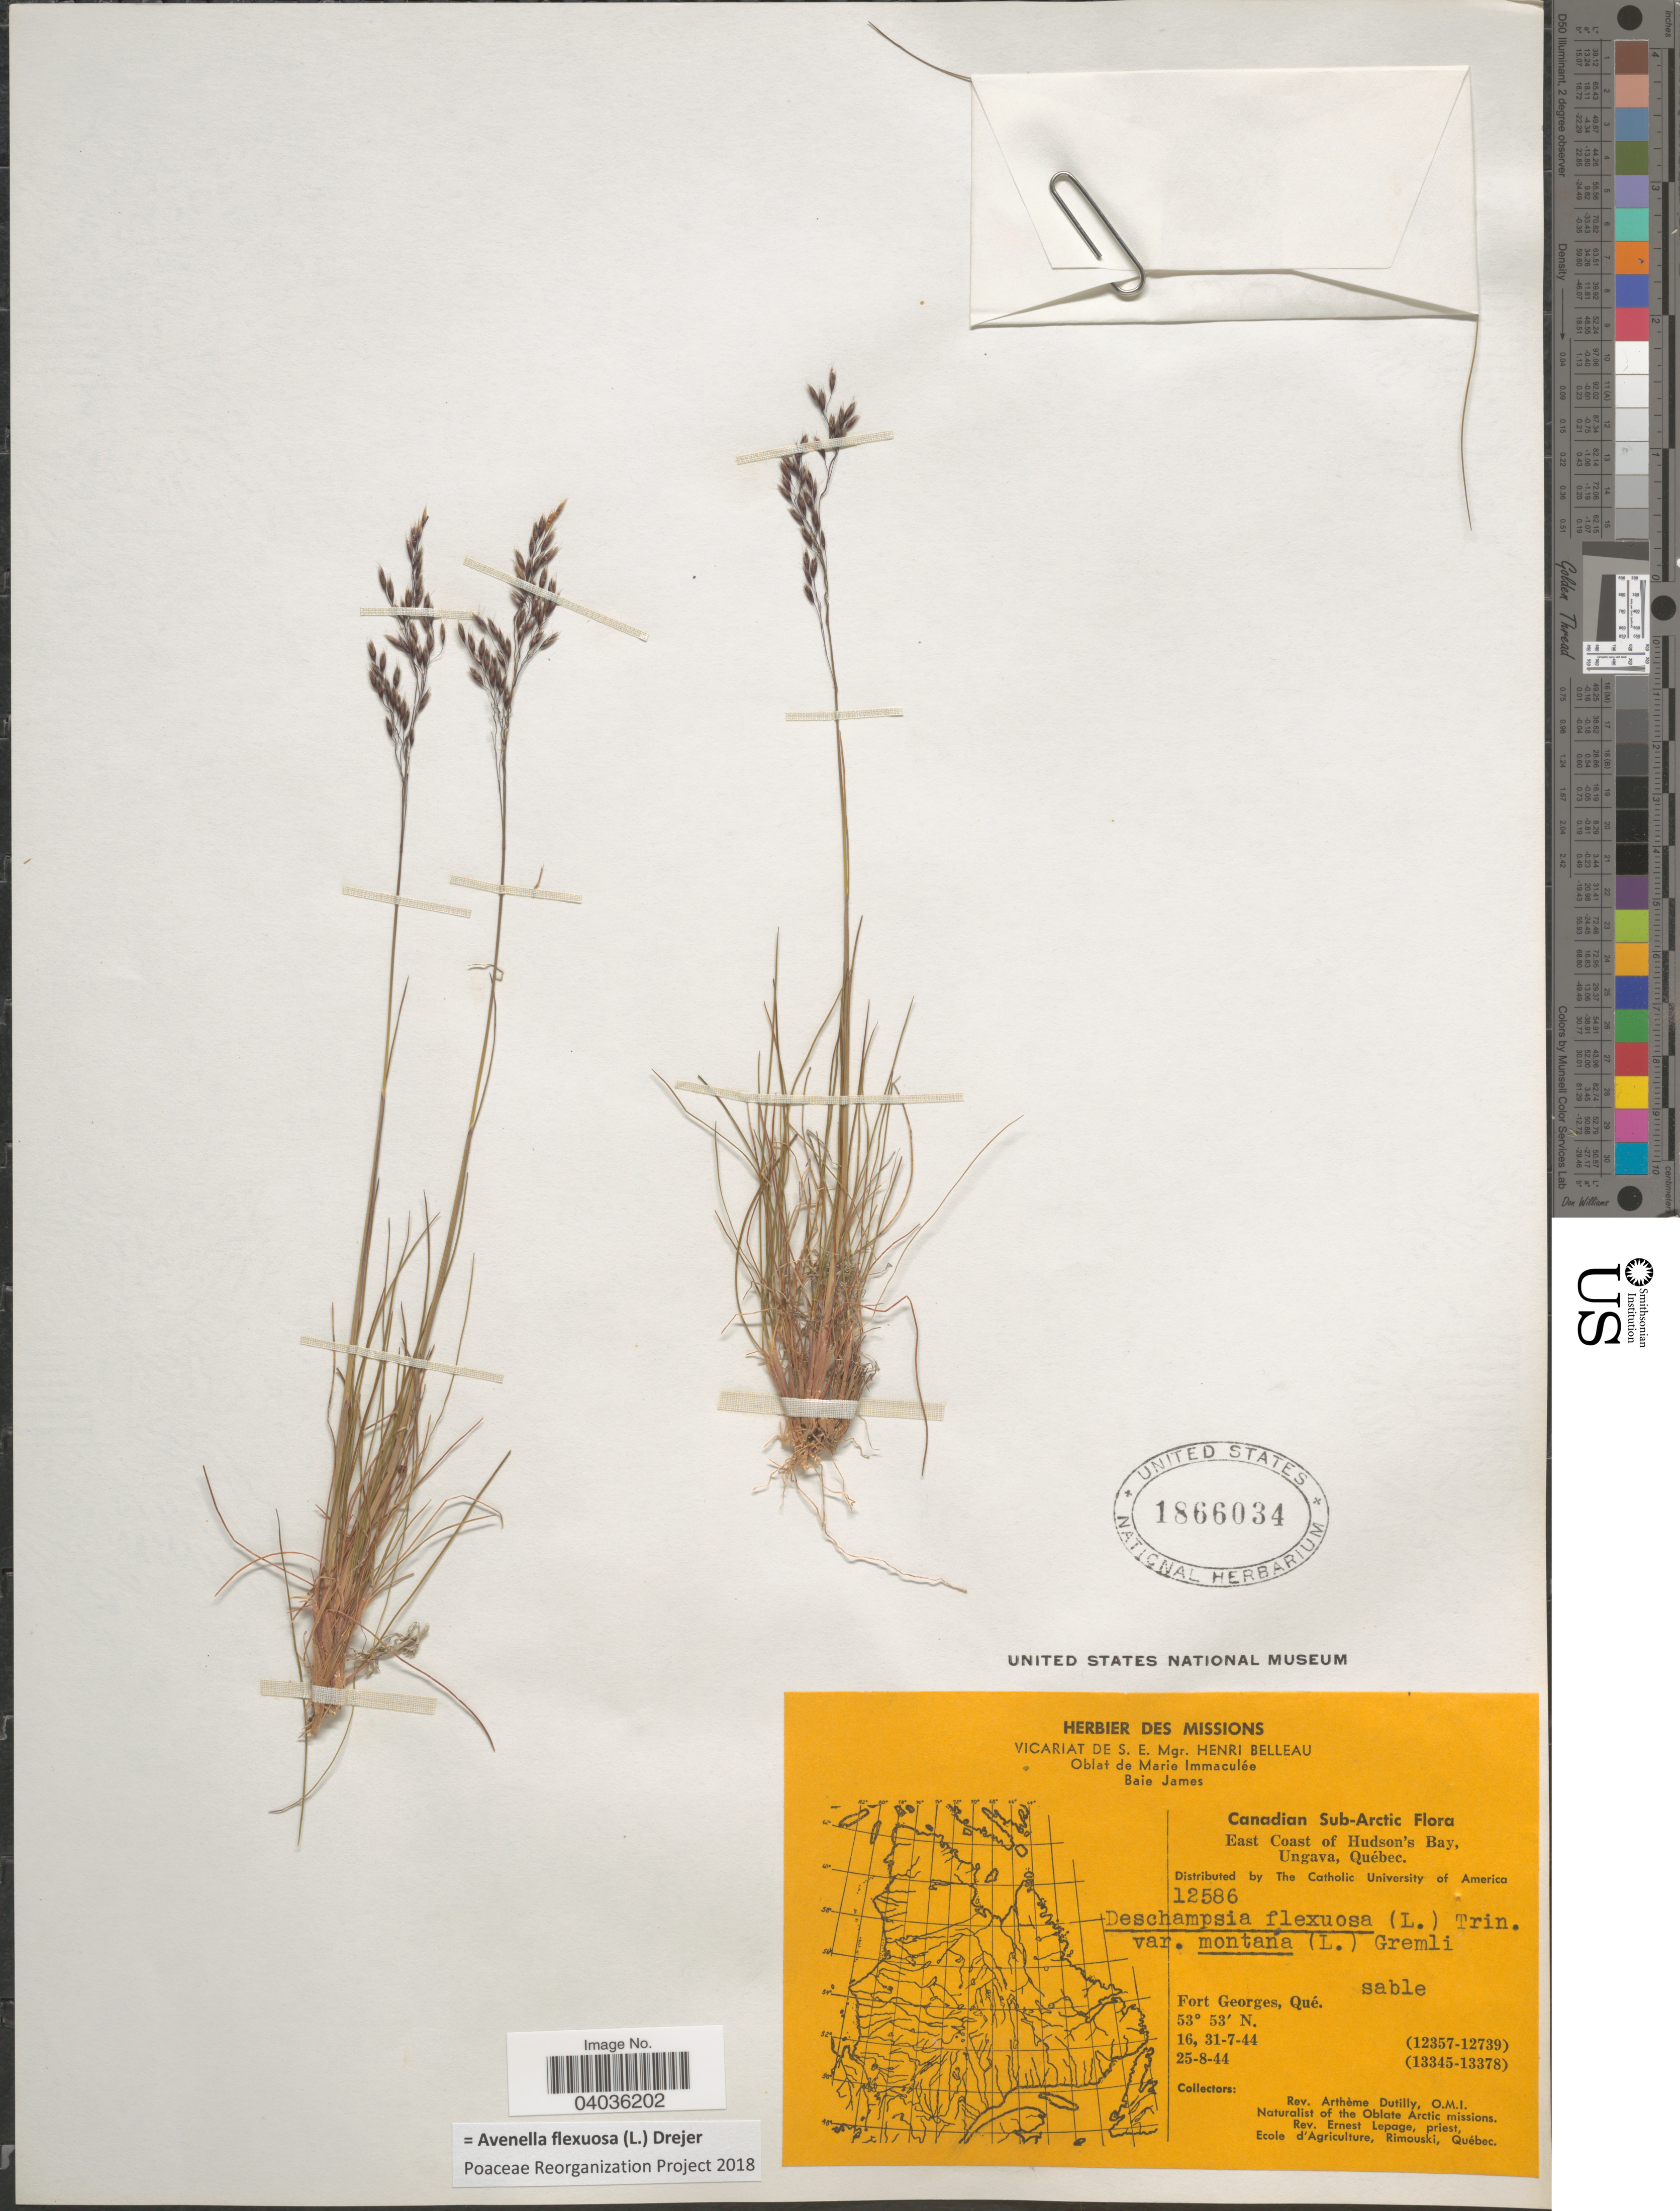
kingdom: Plantae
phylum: Tracheophyta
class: Liliopsida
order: Poales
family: Poaceae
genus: Avenella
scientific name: Avenella flexuosa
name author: (L.) Drejer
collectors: A. Dutilly & E. Lepage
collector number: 12586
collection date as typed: Transcribed d/m/y: 16/7/44 to 31/7/44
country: Canada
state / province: Quebec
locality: Canadian Sub-arctic. East Coast of Hudson's Bay, Ungava. Fort Georges.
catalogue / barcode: US 1866034